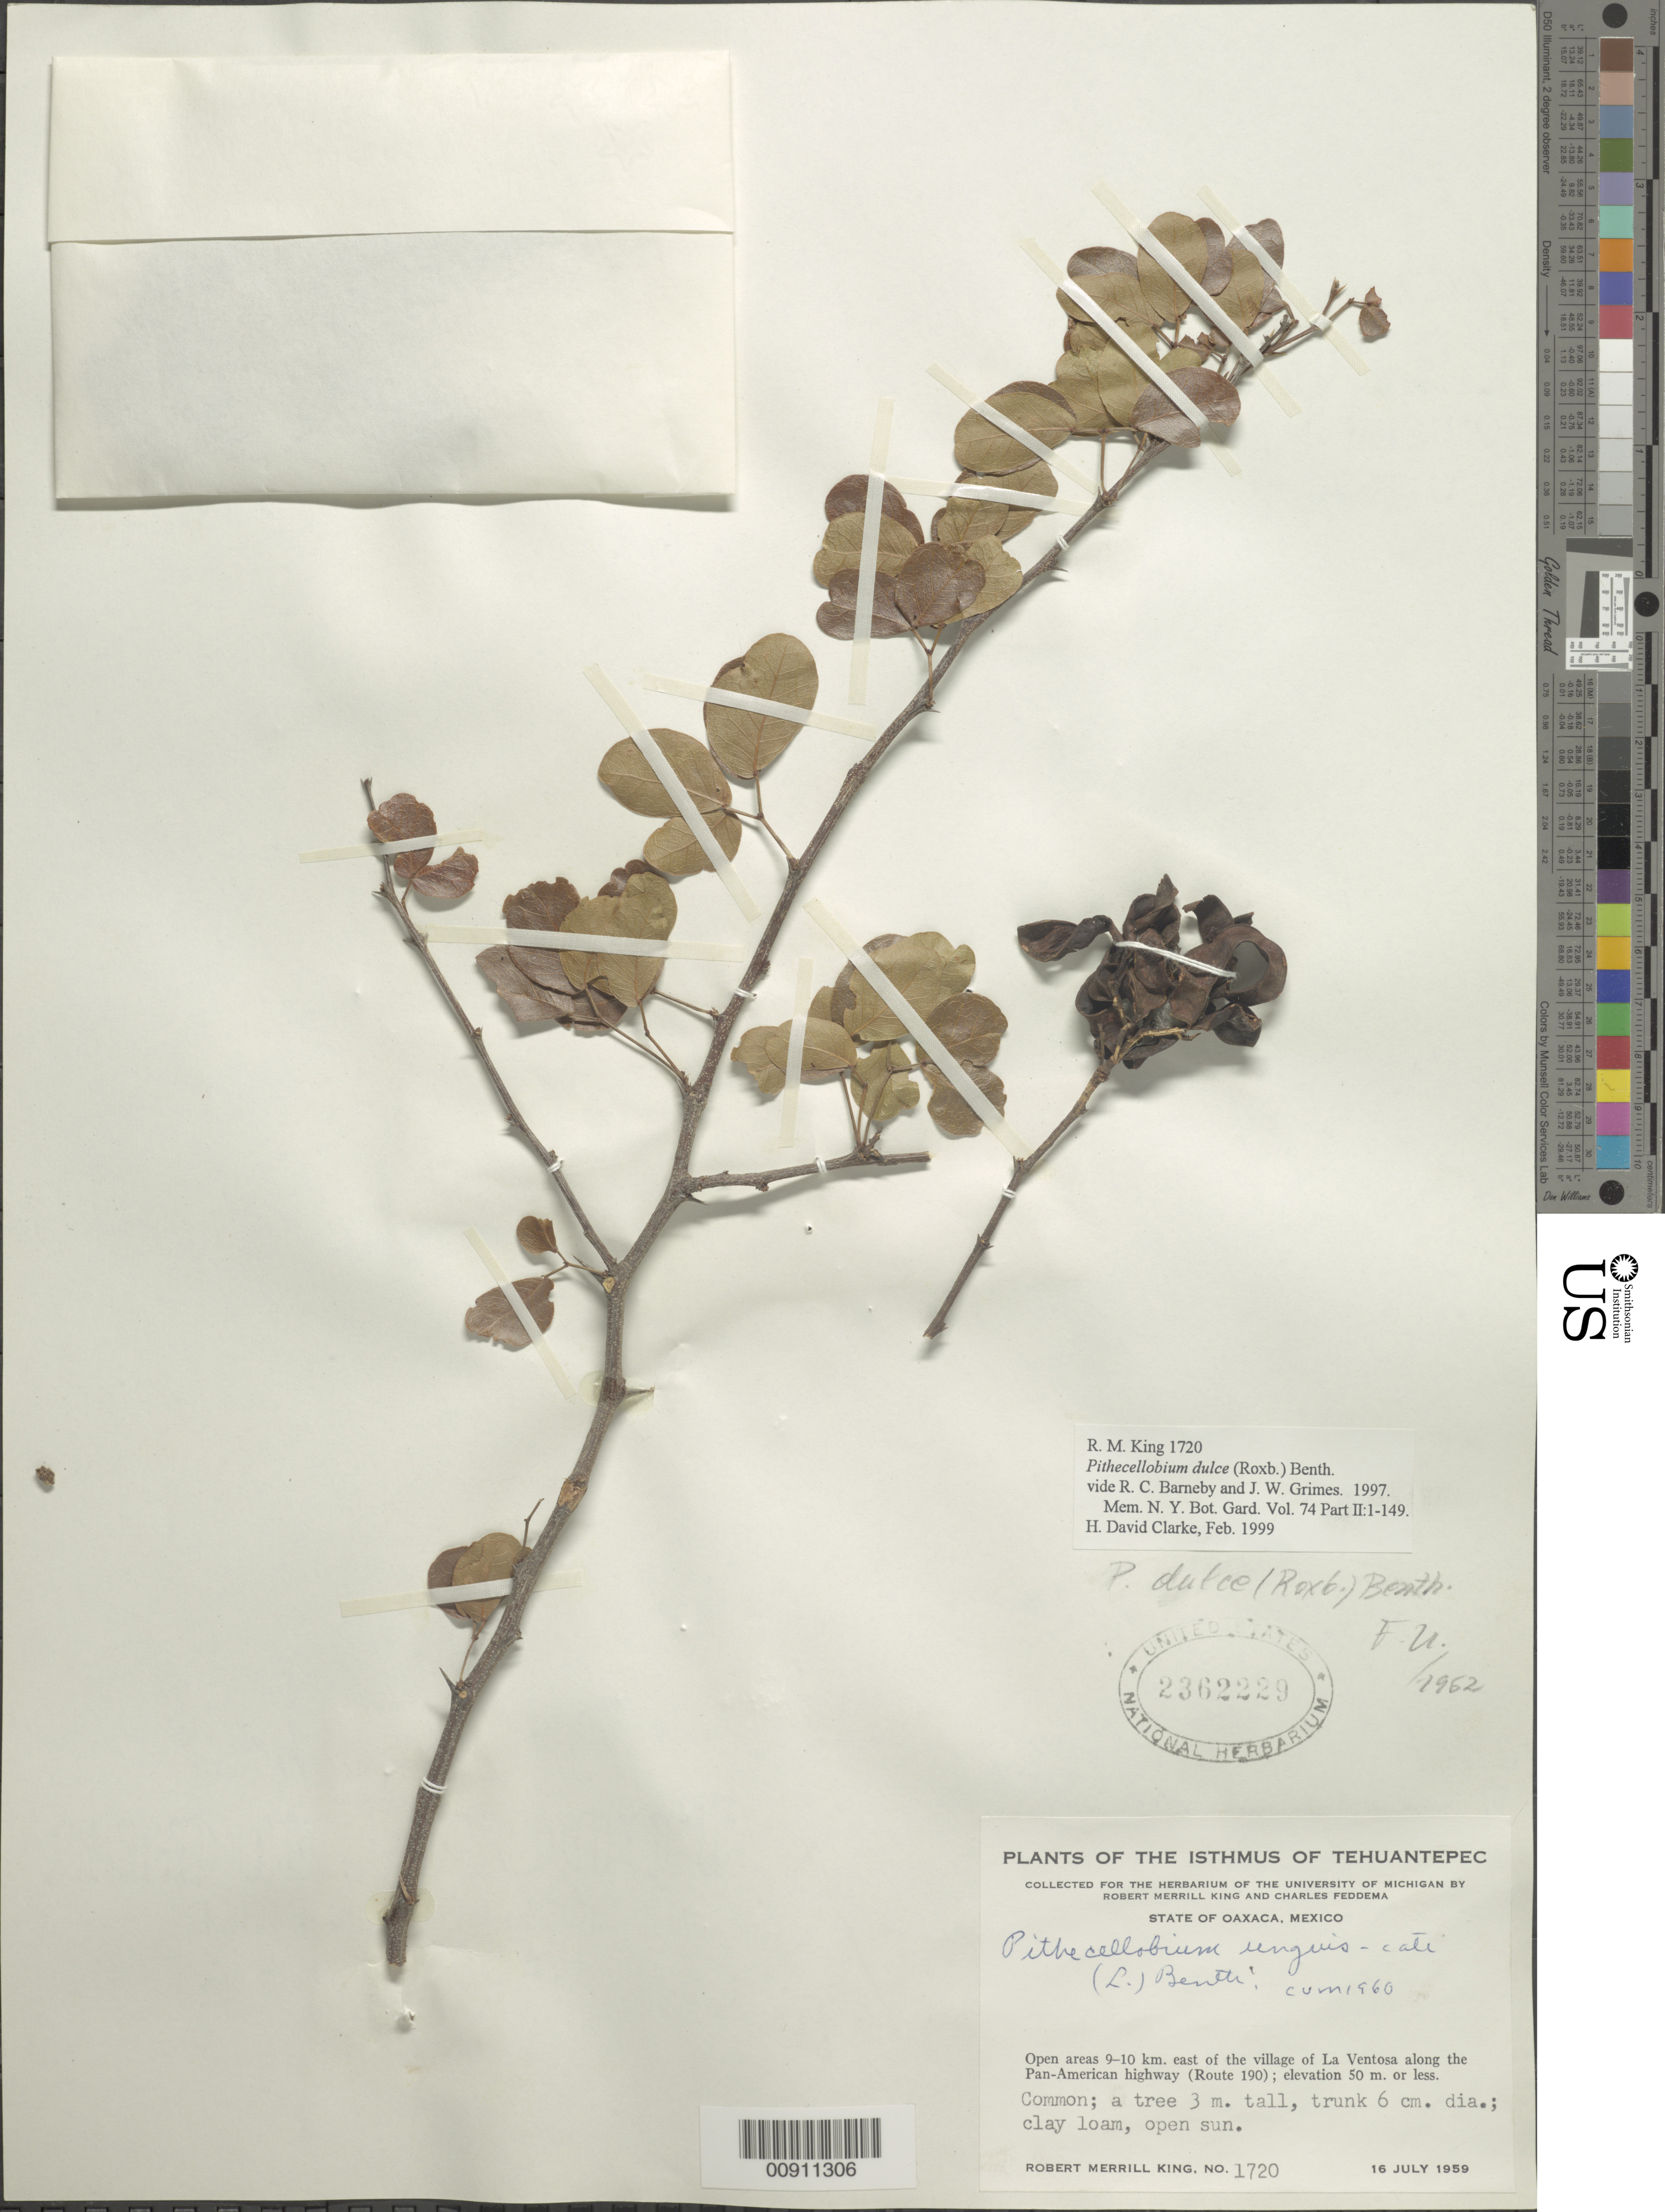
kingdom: Plantae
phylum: Tracheophyta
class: Magnoliopsida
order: Fabales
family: Fabaceae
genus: Pithecellobium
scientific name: Pithecellobium dulce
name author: (Roxb.) Benth.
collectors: R. M. King & C. Feddema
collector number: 1720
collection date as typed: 16 Jul 1959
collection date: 1959-07-16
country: Mexico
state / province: Oaxaca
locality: Open areas 9-10 km. east of the village of La Ventosa along the Pan-American highway (Route 190).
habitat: Clay loam, open sun.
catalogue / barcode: US 2362229